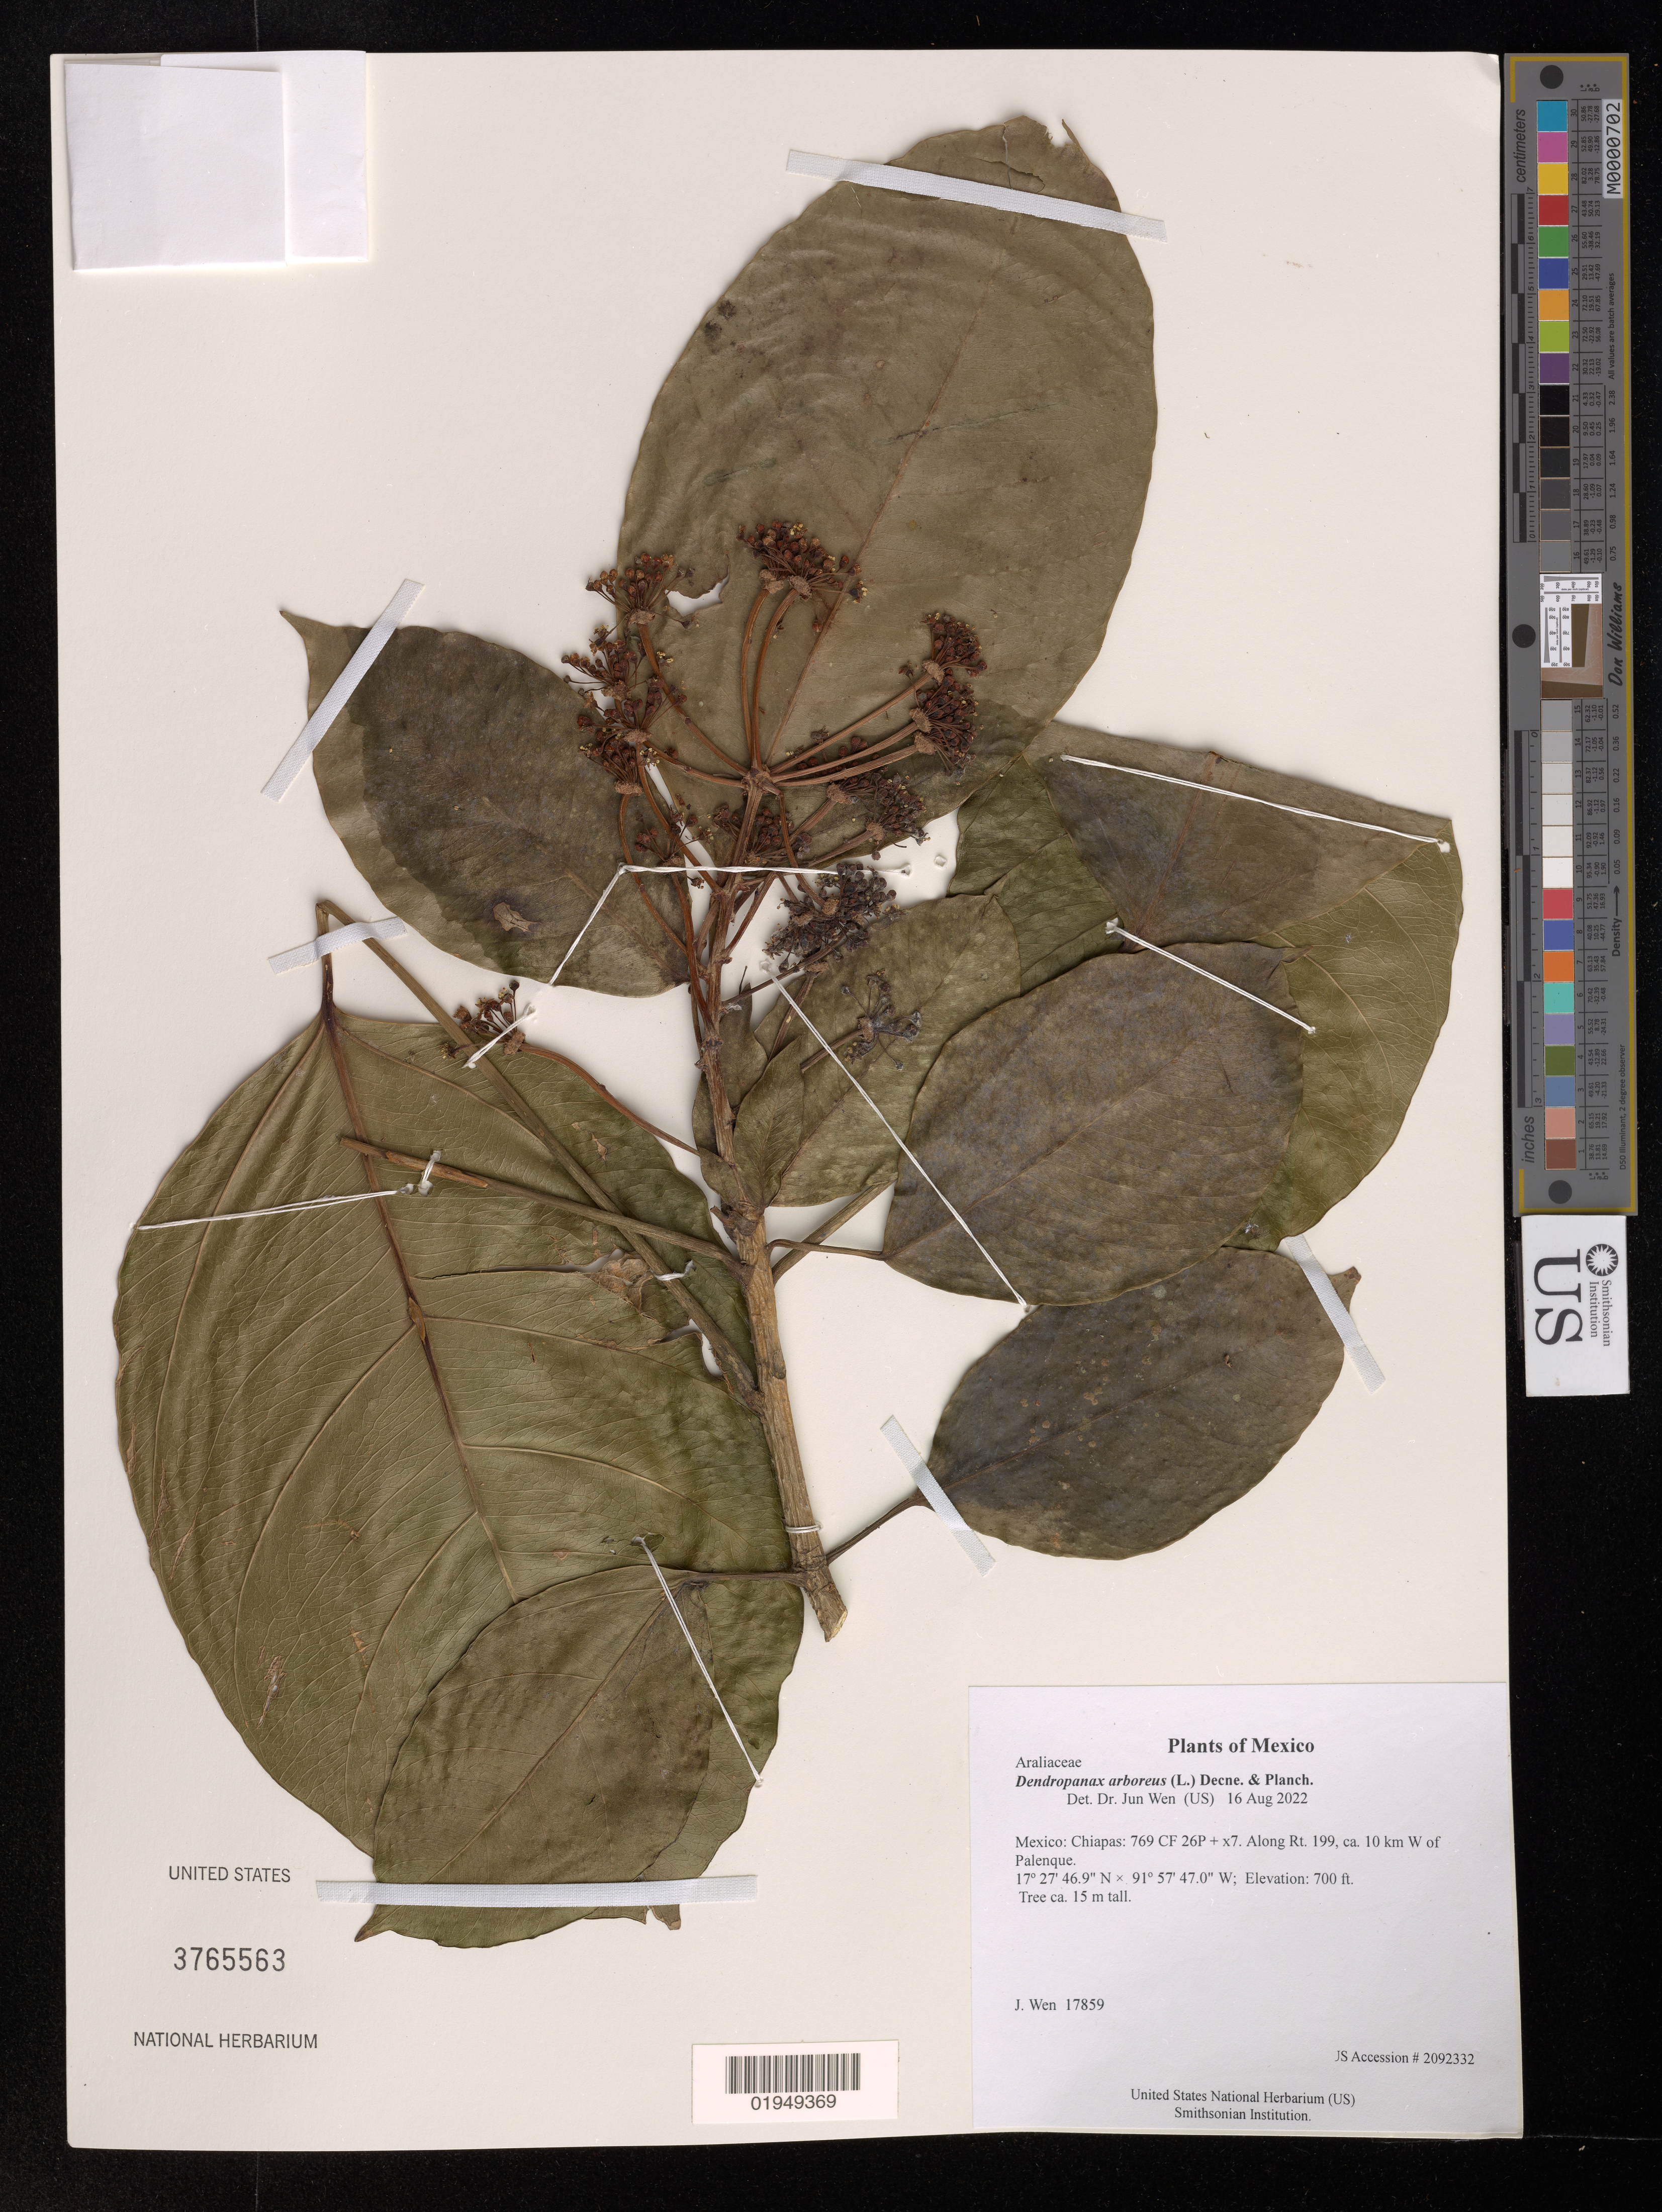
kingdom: Plantae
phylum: Tracheophyta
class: Magnoliopsida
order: Apiales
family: Araliaceae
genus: Dendropanax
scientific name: Dendropanax arboreus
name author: (L.) Decne. & Planch.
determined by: Wen, Jun, (BOT), Smithsonian Institution - National Museum of Natural History (UNITED STATES)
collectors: J. Wen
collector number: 17859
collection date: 2022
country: Mexico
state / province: Chiapas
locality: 769 CF 26P + x7. Along Rt. 199, ca. 10 km W of Palenque.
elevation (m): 213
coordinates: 17 27.781 N, 91 57.783 W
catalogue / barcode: US 3765563